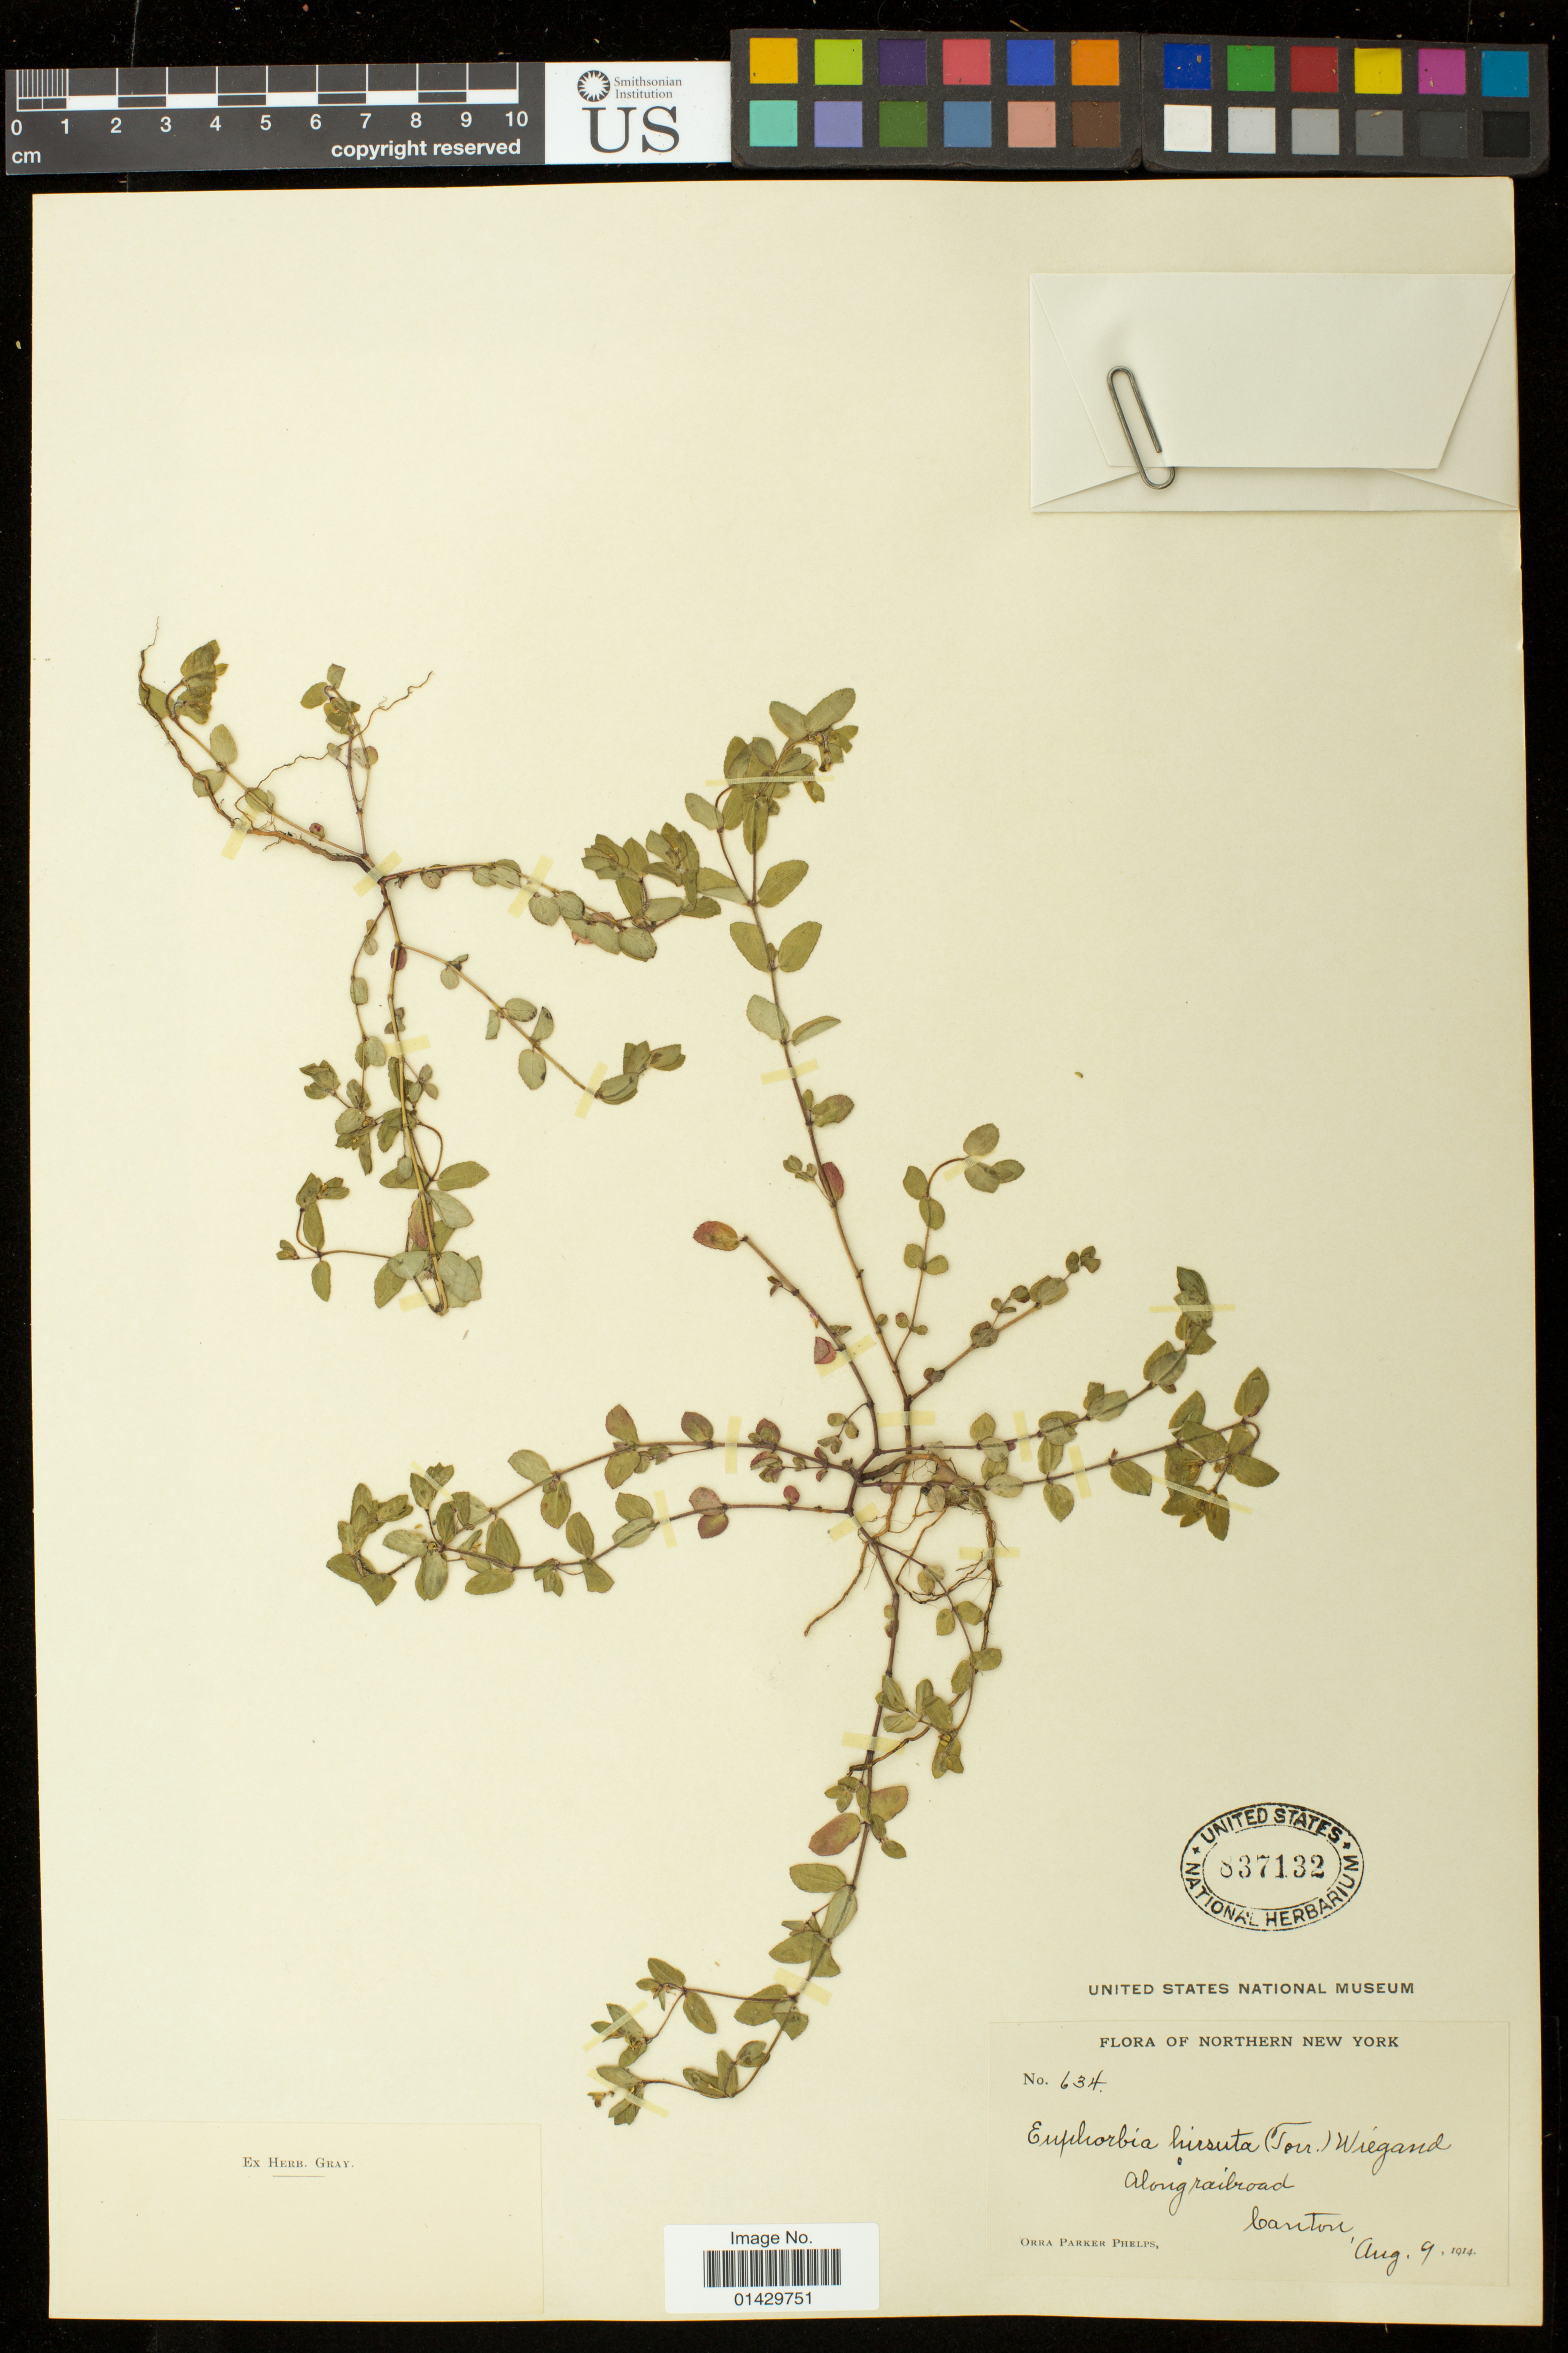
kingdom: Plantae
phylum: Tracheophyta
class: Magnoliopsida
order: Malpighiales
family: Euphorbiaceae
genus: Euphorbia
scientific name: Euphorbia vermiculata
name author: Raf.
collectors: O. P. Phelps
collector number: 634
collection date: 1914-08-09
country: United States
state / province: New York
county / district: St. Lawrence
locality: Along railroad; Canton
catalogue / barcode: US 837132